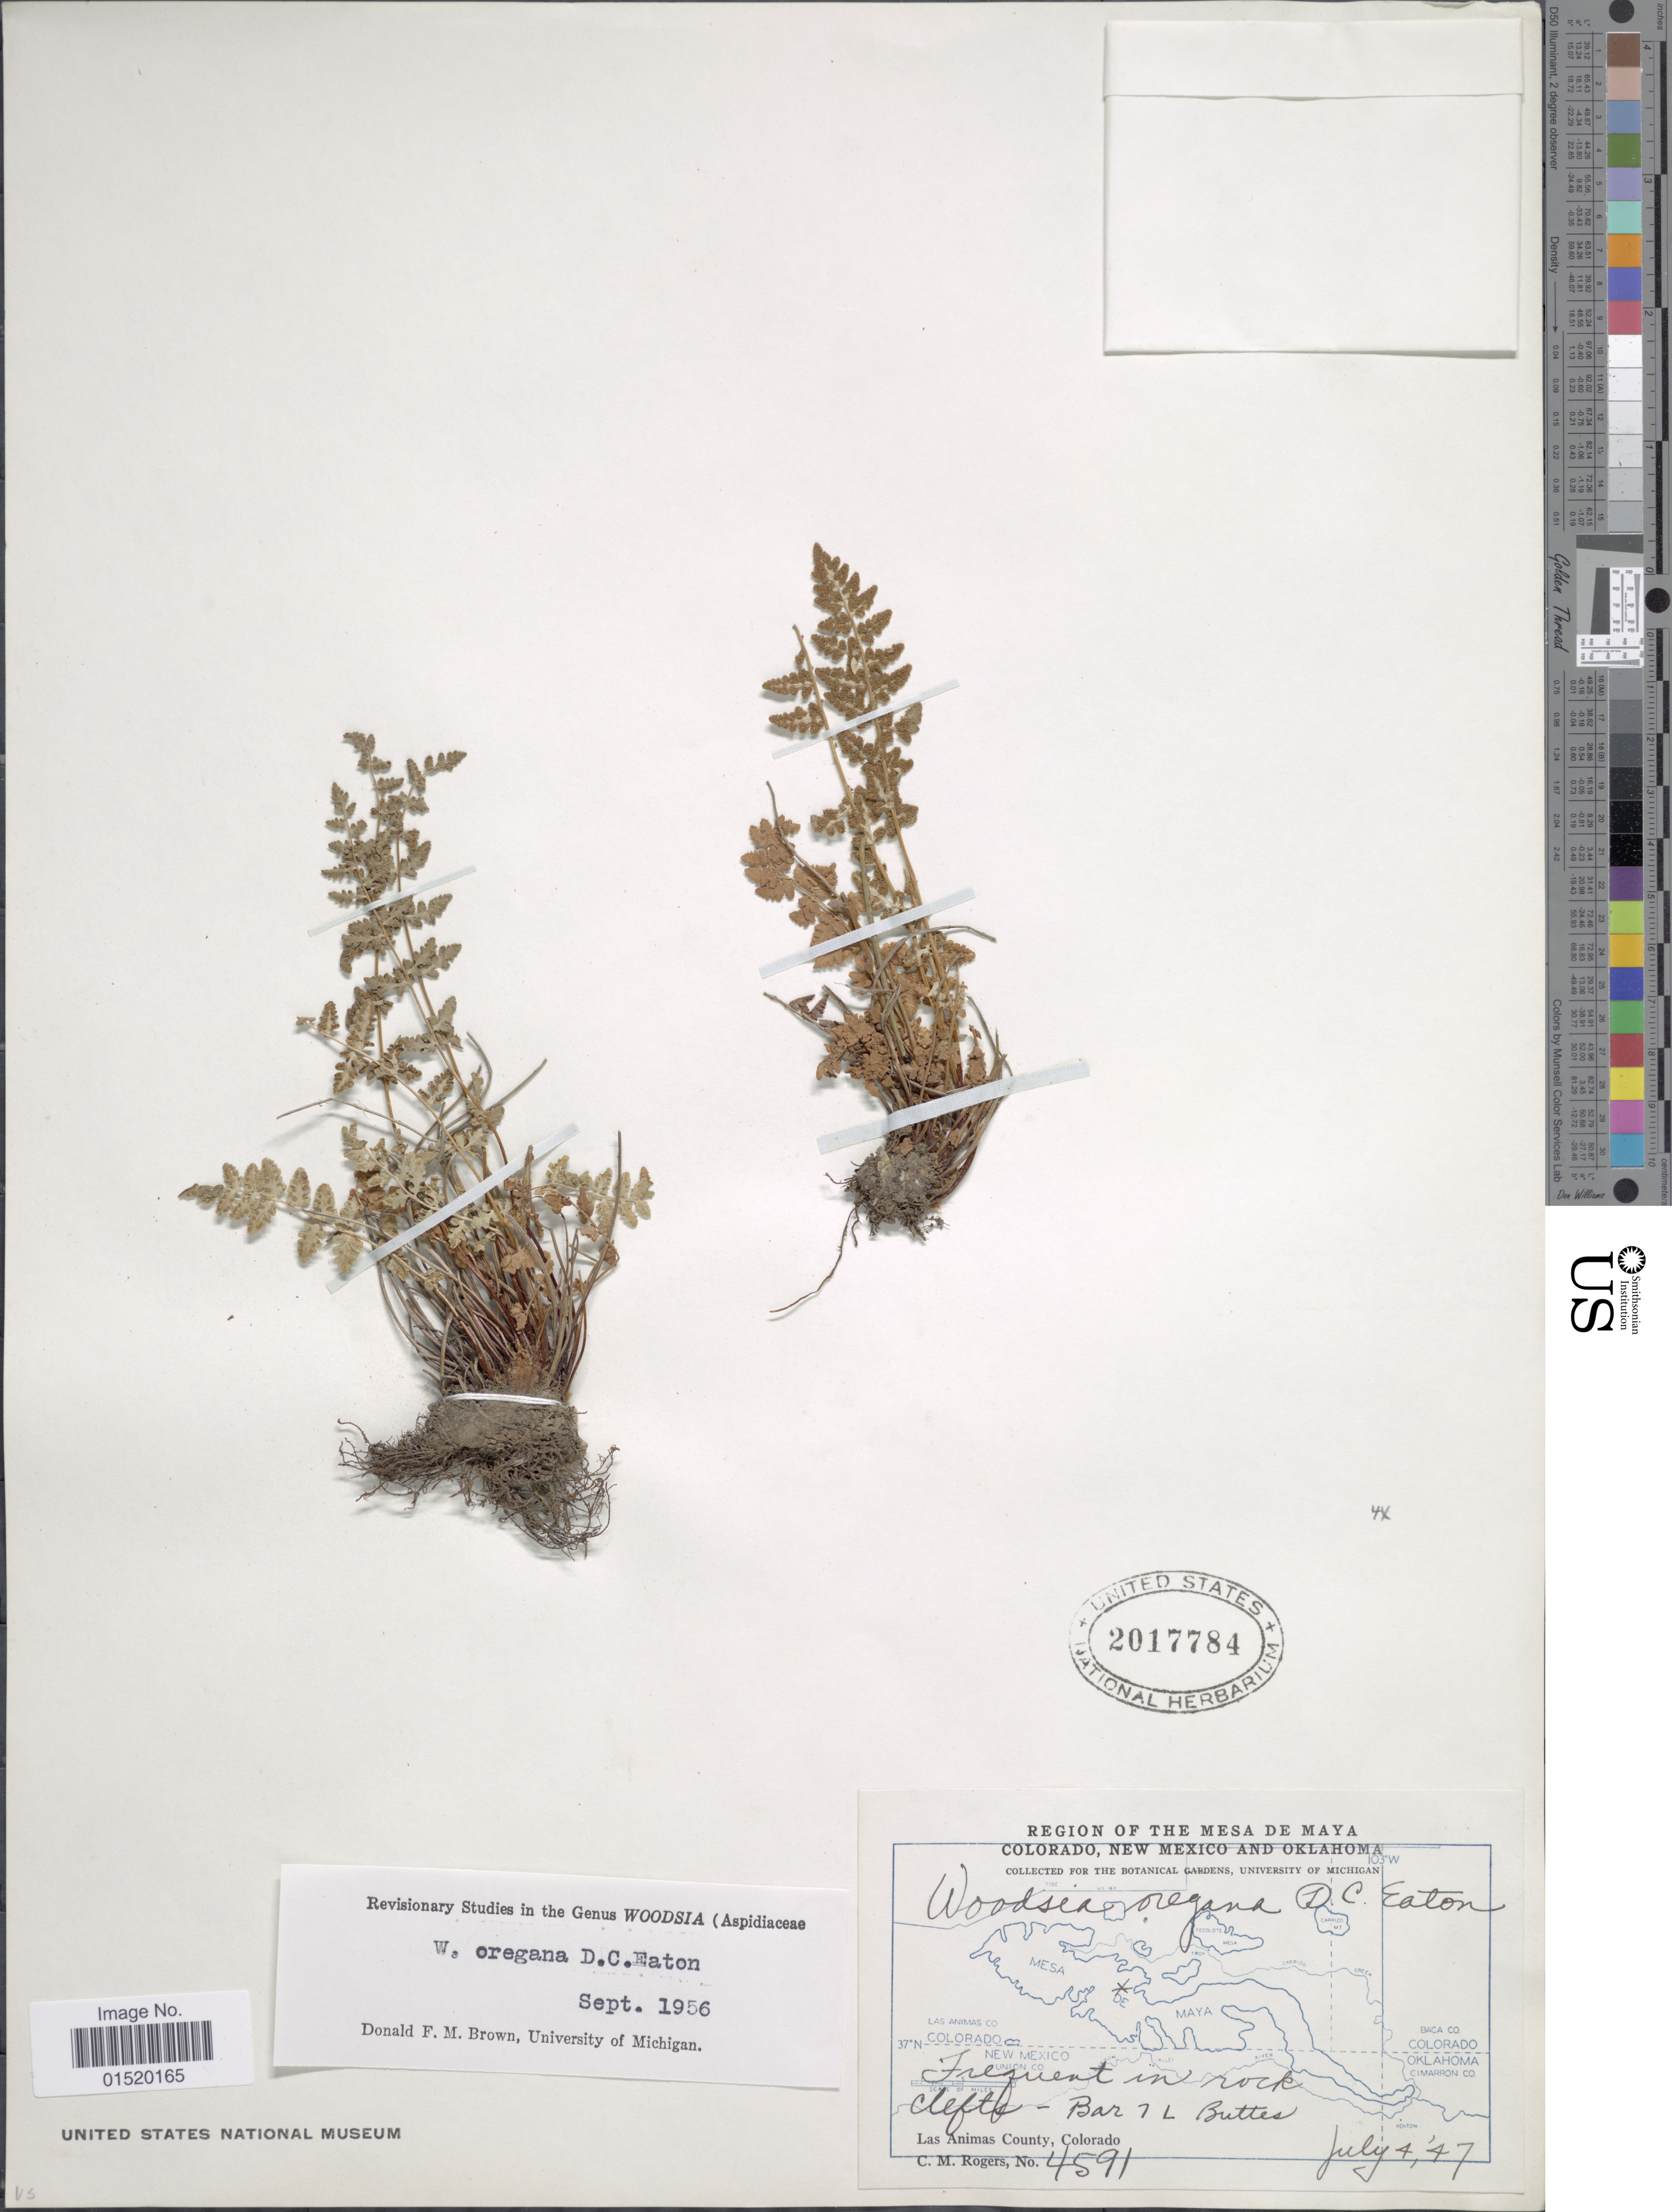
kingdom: Plantae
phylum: Tracheophyta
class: Polypodiopsida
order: Polypodiales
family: Woodsiaceae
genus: Woodsia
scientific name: Woodsia oregana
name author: D.C. Eaton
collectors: C. M. Rogers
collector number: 4591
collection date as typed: Transcribed d/m/y: 4/7/47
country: United States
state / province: Colorado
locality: Region of the Mesa de Maya Colorado, New Mexico and Oklahoma, Las Animas County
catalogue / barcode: US 2017784